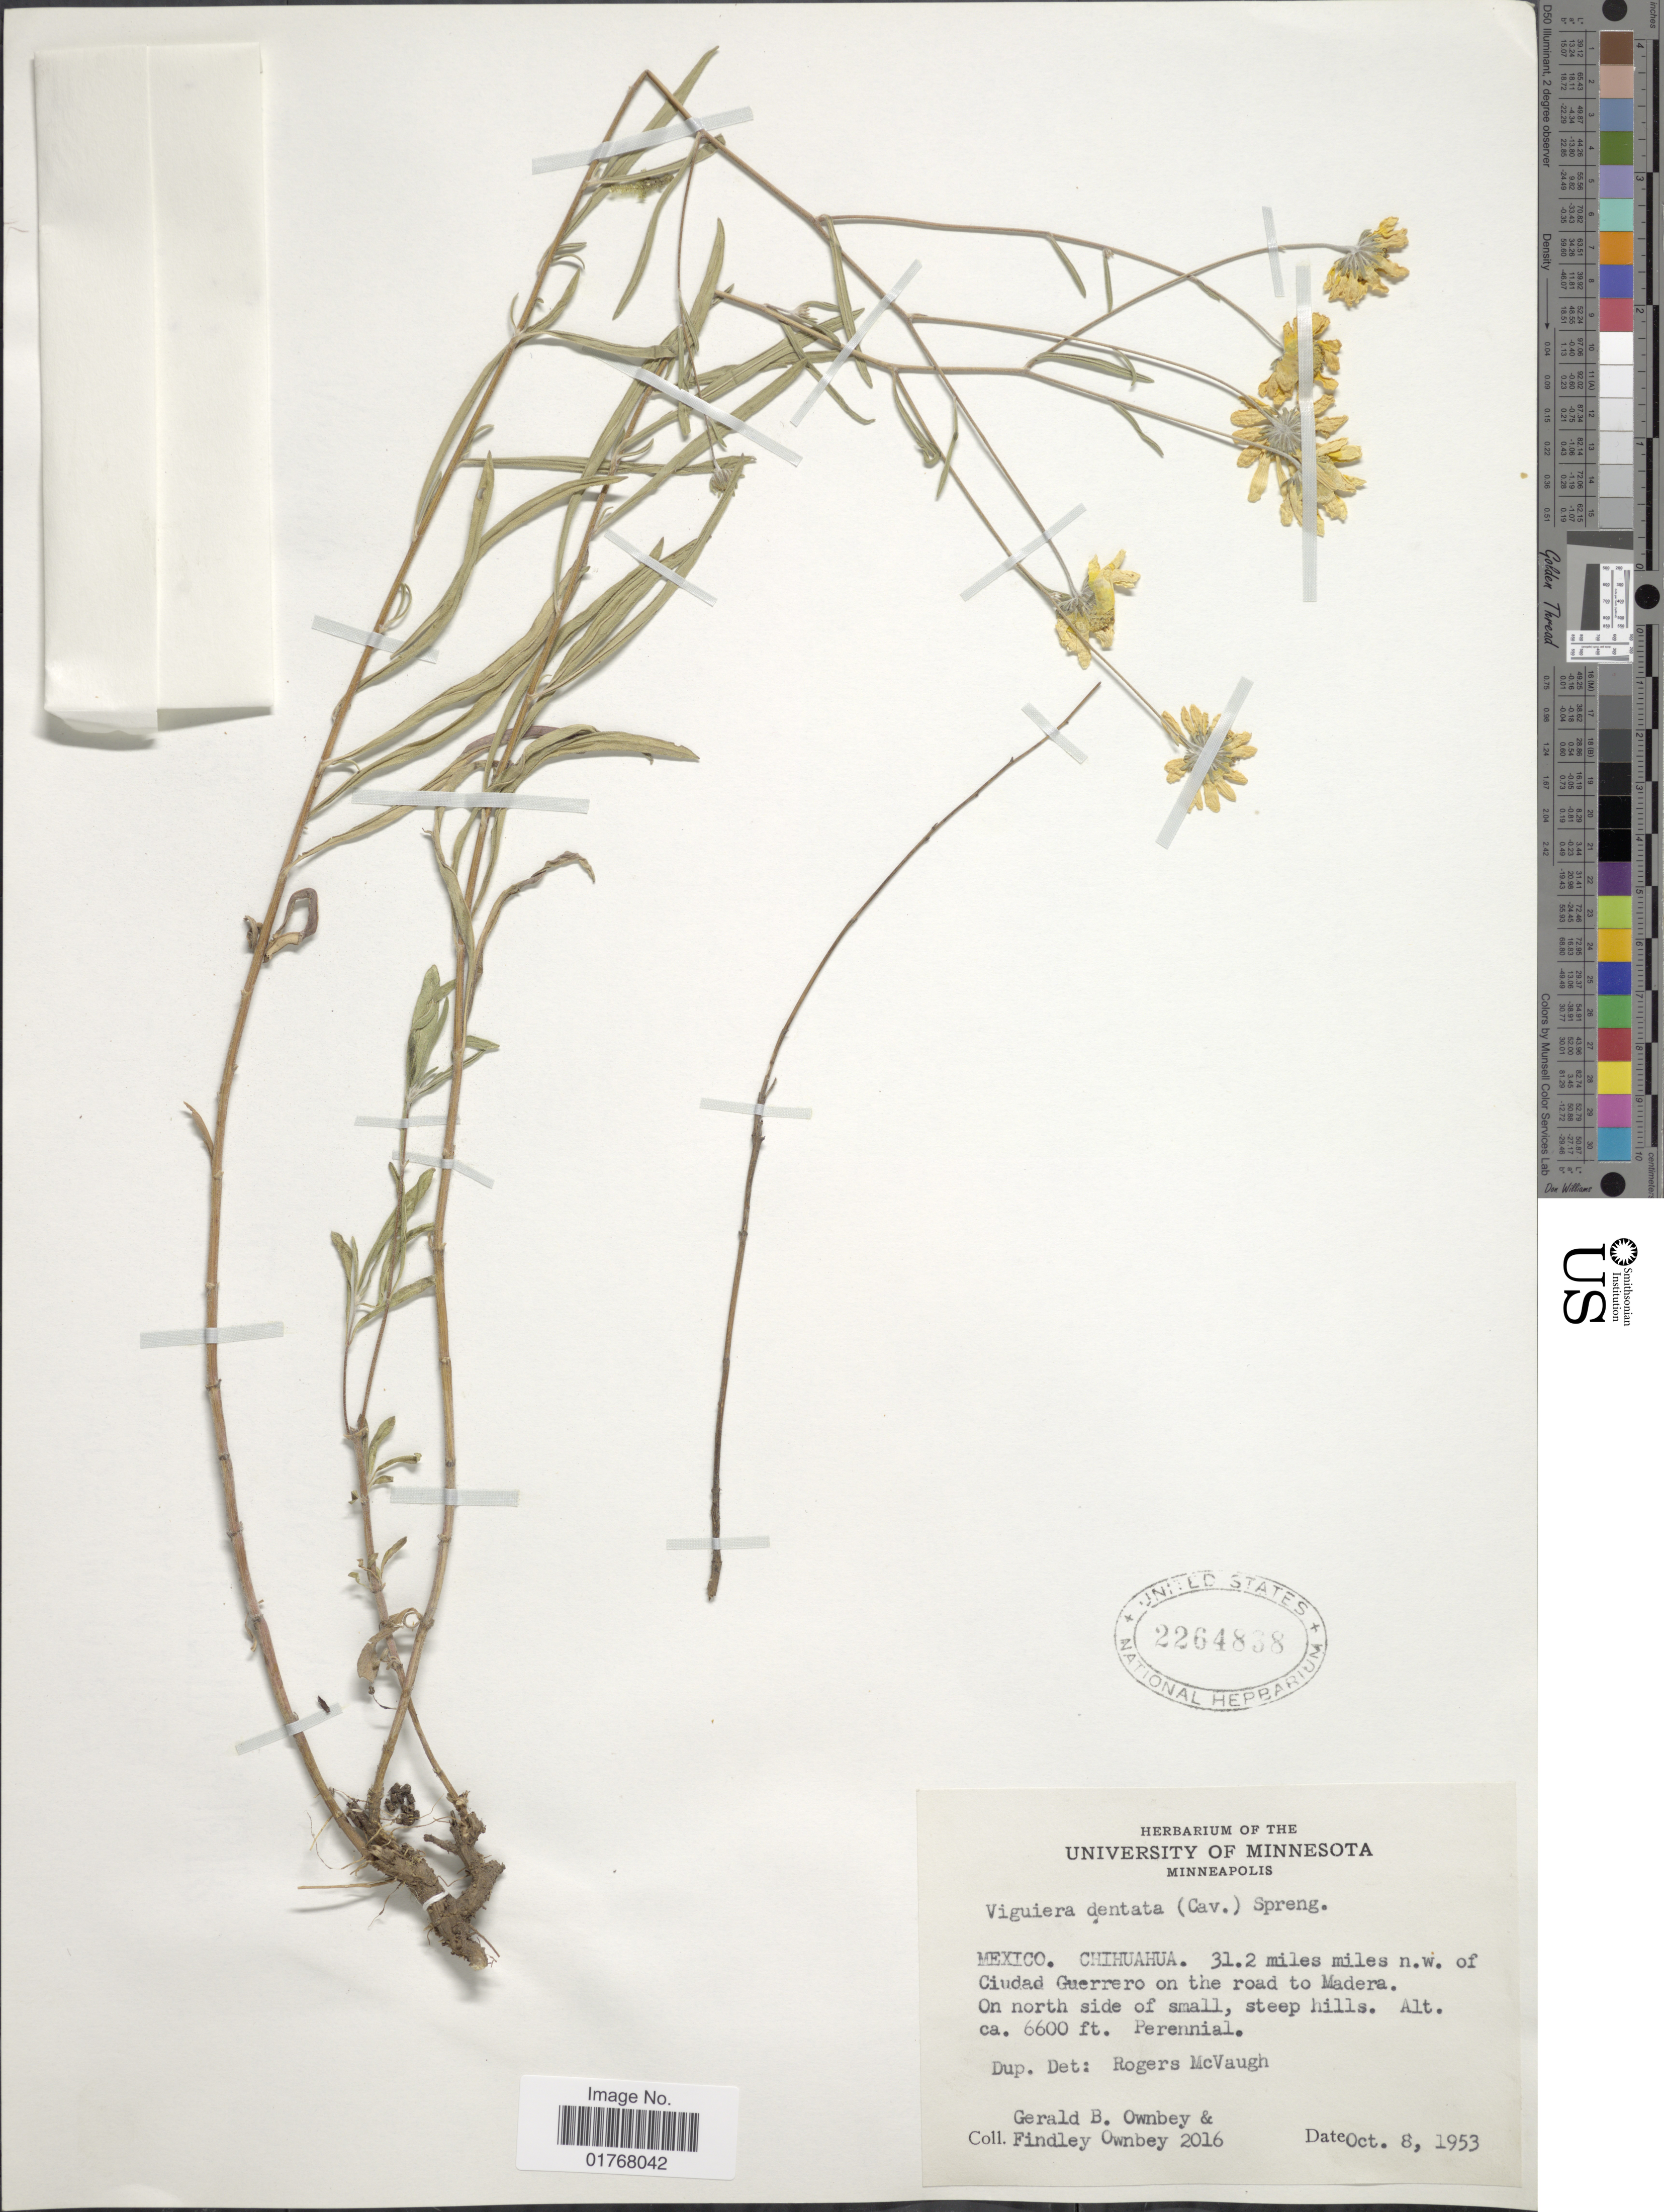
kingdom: Plantae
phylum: Tracheophyta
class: Magnoliopsida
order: Asterales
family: Asteraceae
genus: Viguiera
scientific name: Viguiera dentata var. lancifolia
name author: S.F. Blake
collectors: G. B. Ownbey & F. Ownbey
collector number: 2016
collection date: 1953-10-08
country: Mexico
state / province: Chihuahua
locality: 31.2 miles n.w. of Ciudad Guerrero on the road to Madera, On north side of small, steep hills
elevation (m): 2012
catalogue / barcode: US 2264838